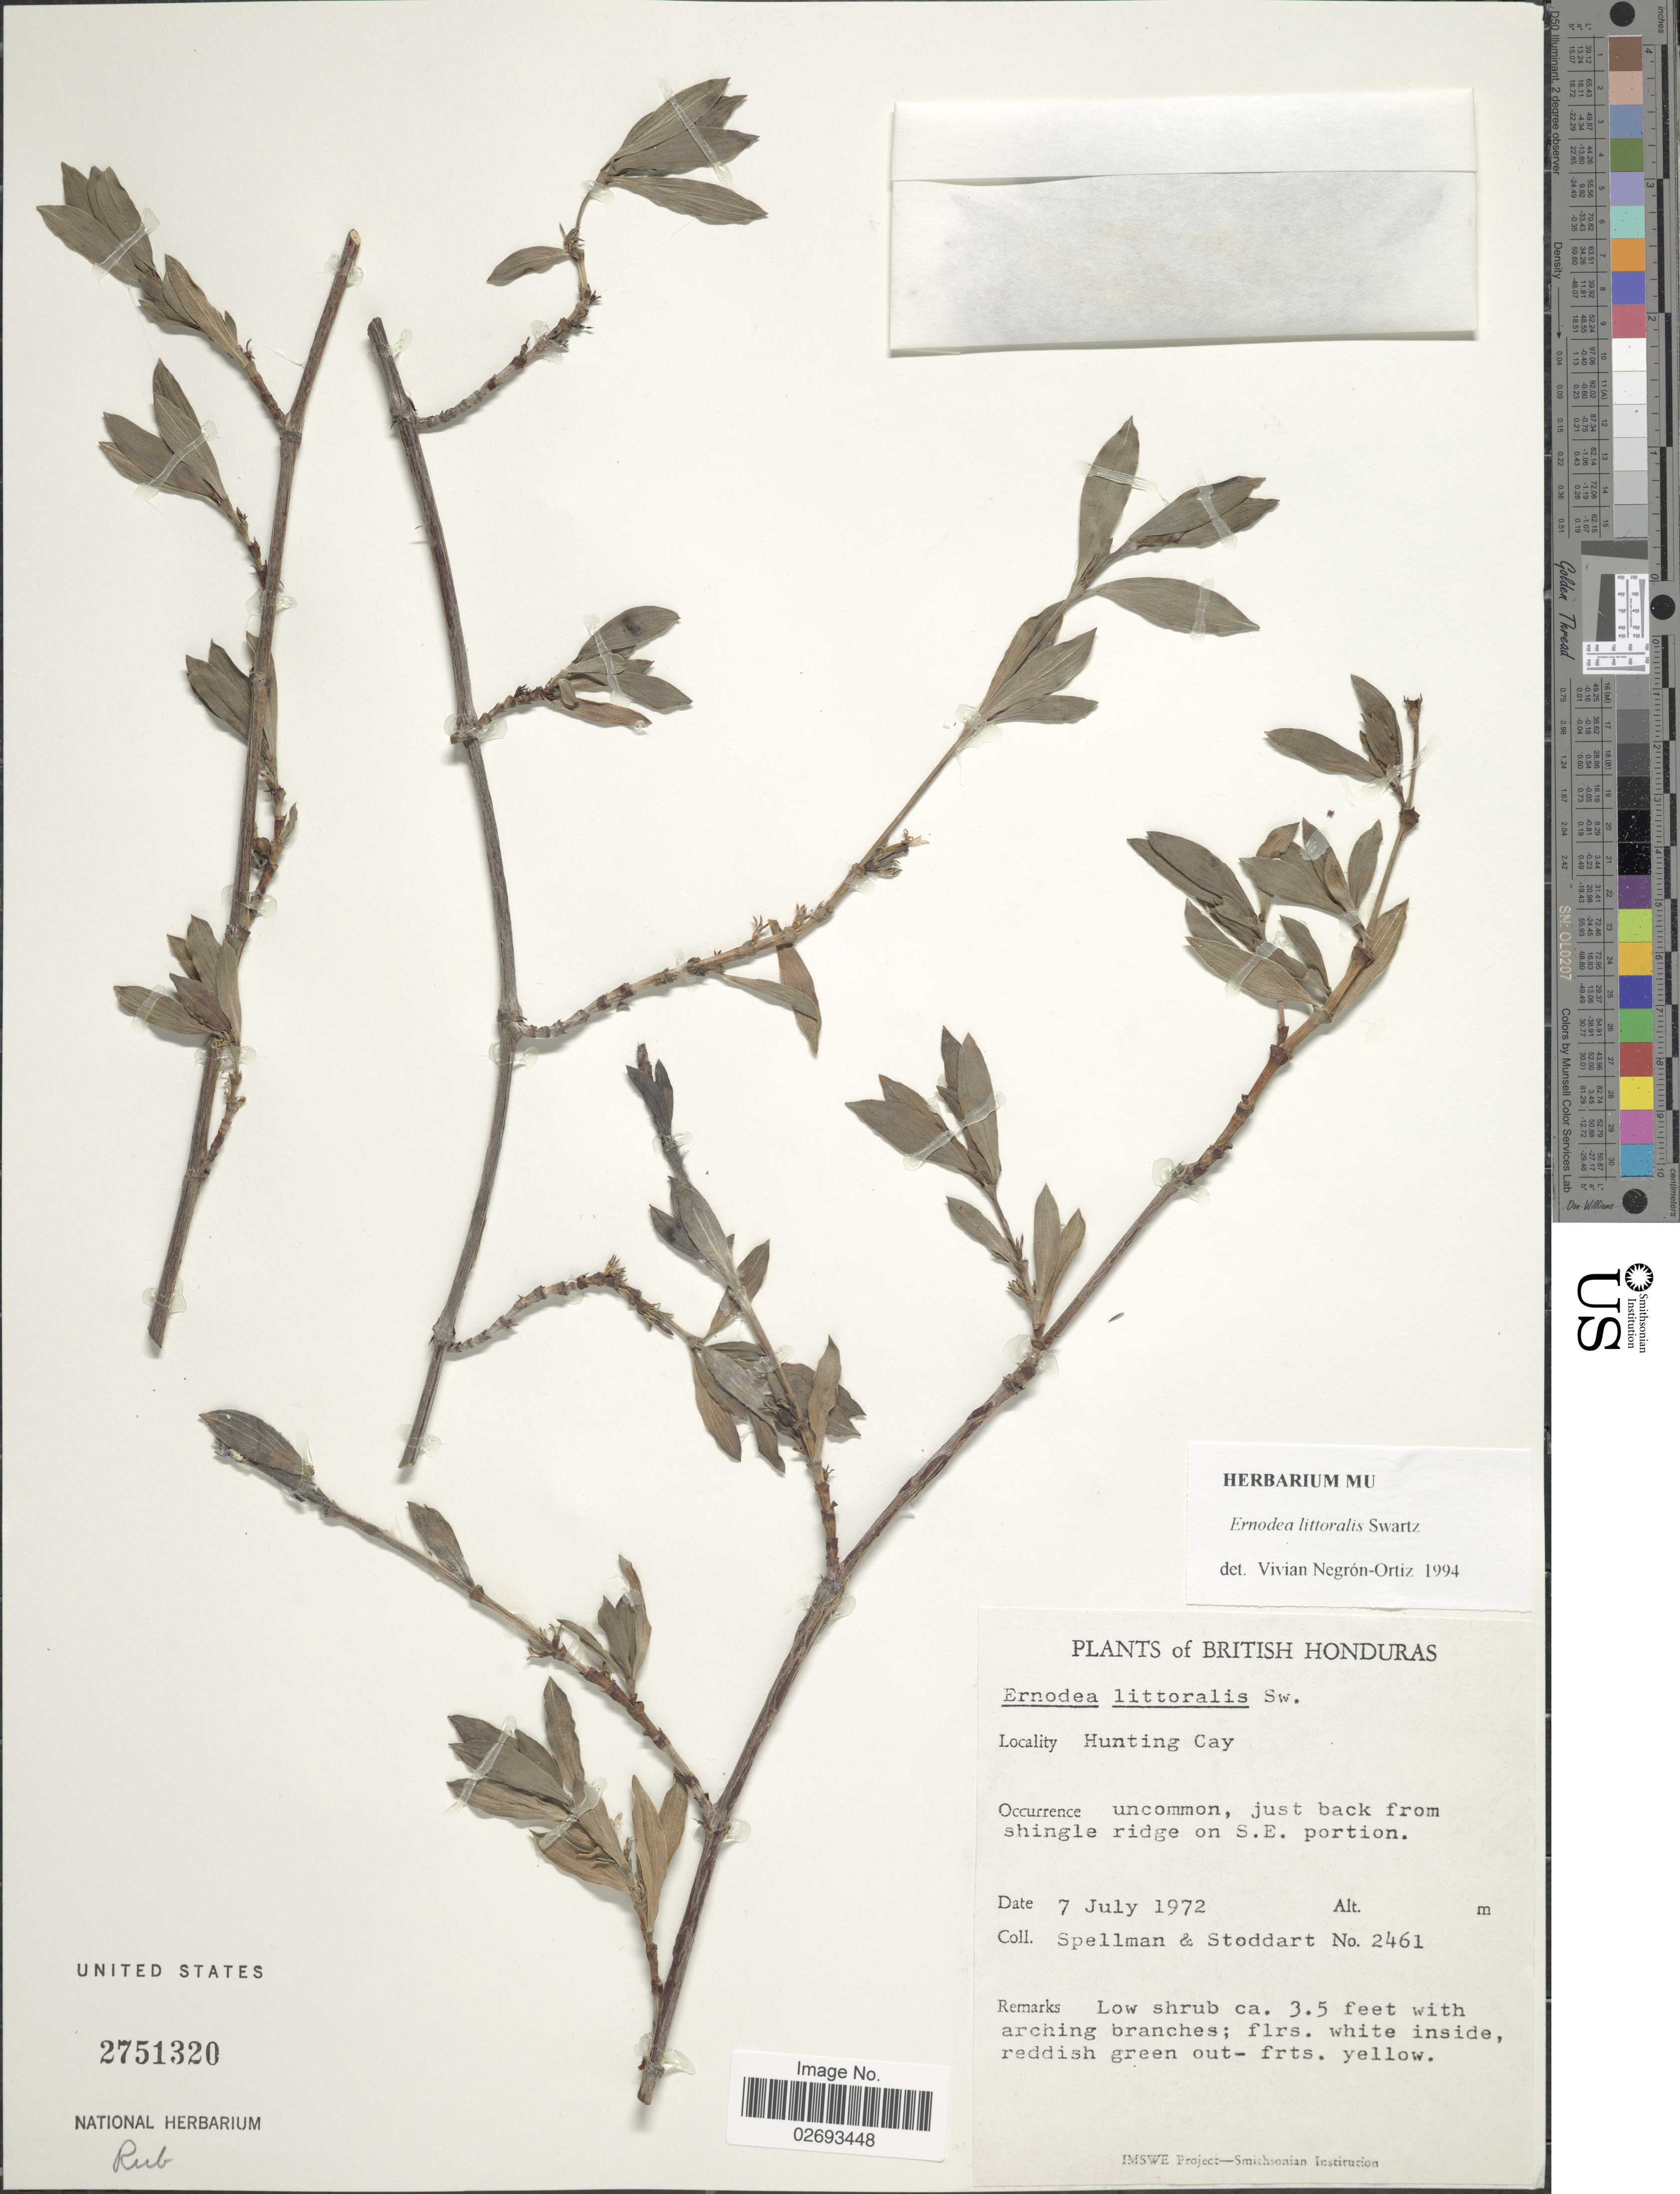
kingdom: Plantae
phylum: Tracheophyta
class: Magnoliopsida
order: Gentianales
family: Rubiaceae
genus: Ernodea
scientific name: Ernodea littoralis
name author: Sw.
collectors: Spellman, -- & -. Stoddart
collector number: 2461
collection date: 1972-07-07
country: Belize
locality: British Honduras. Hunting Cay, just back from shingle ridge on S.E. portion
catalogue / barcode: US 2751320